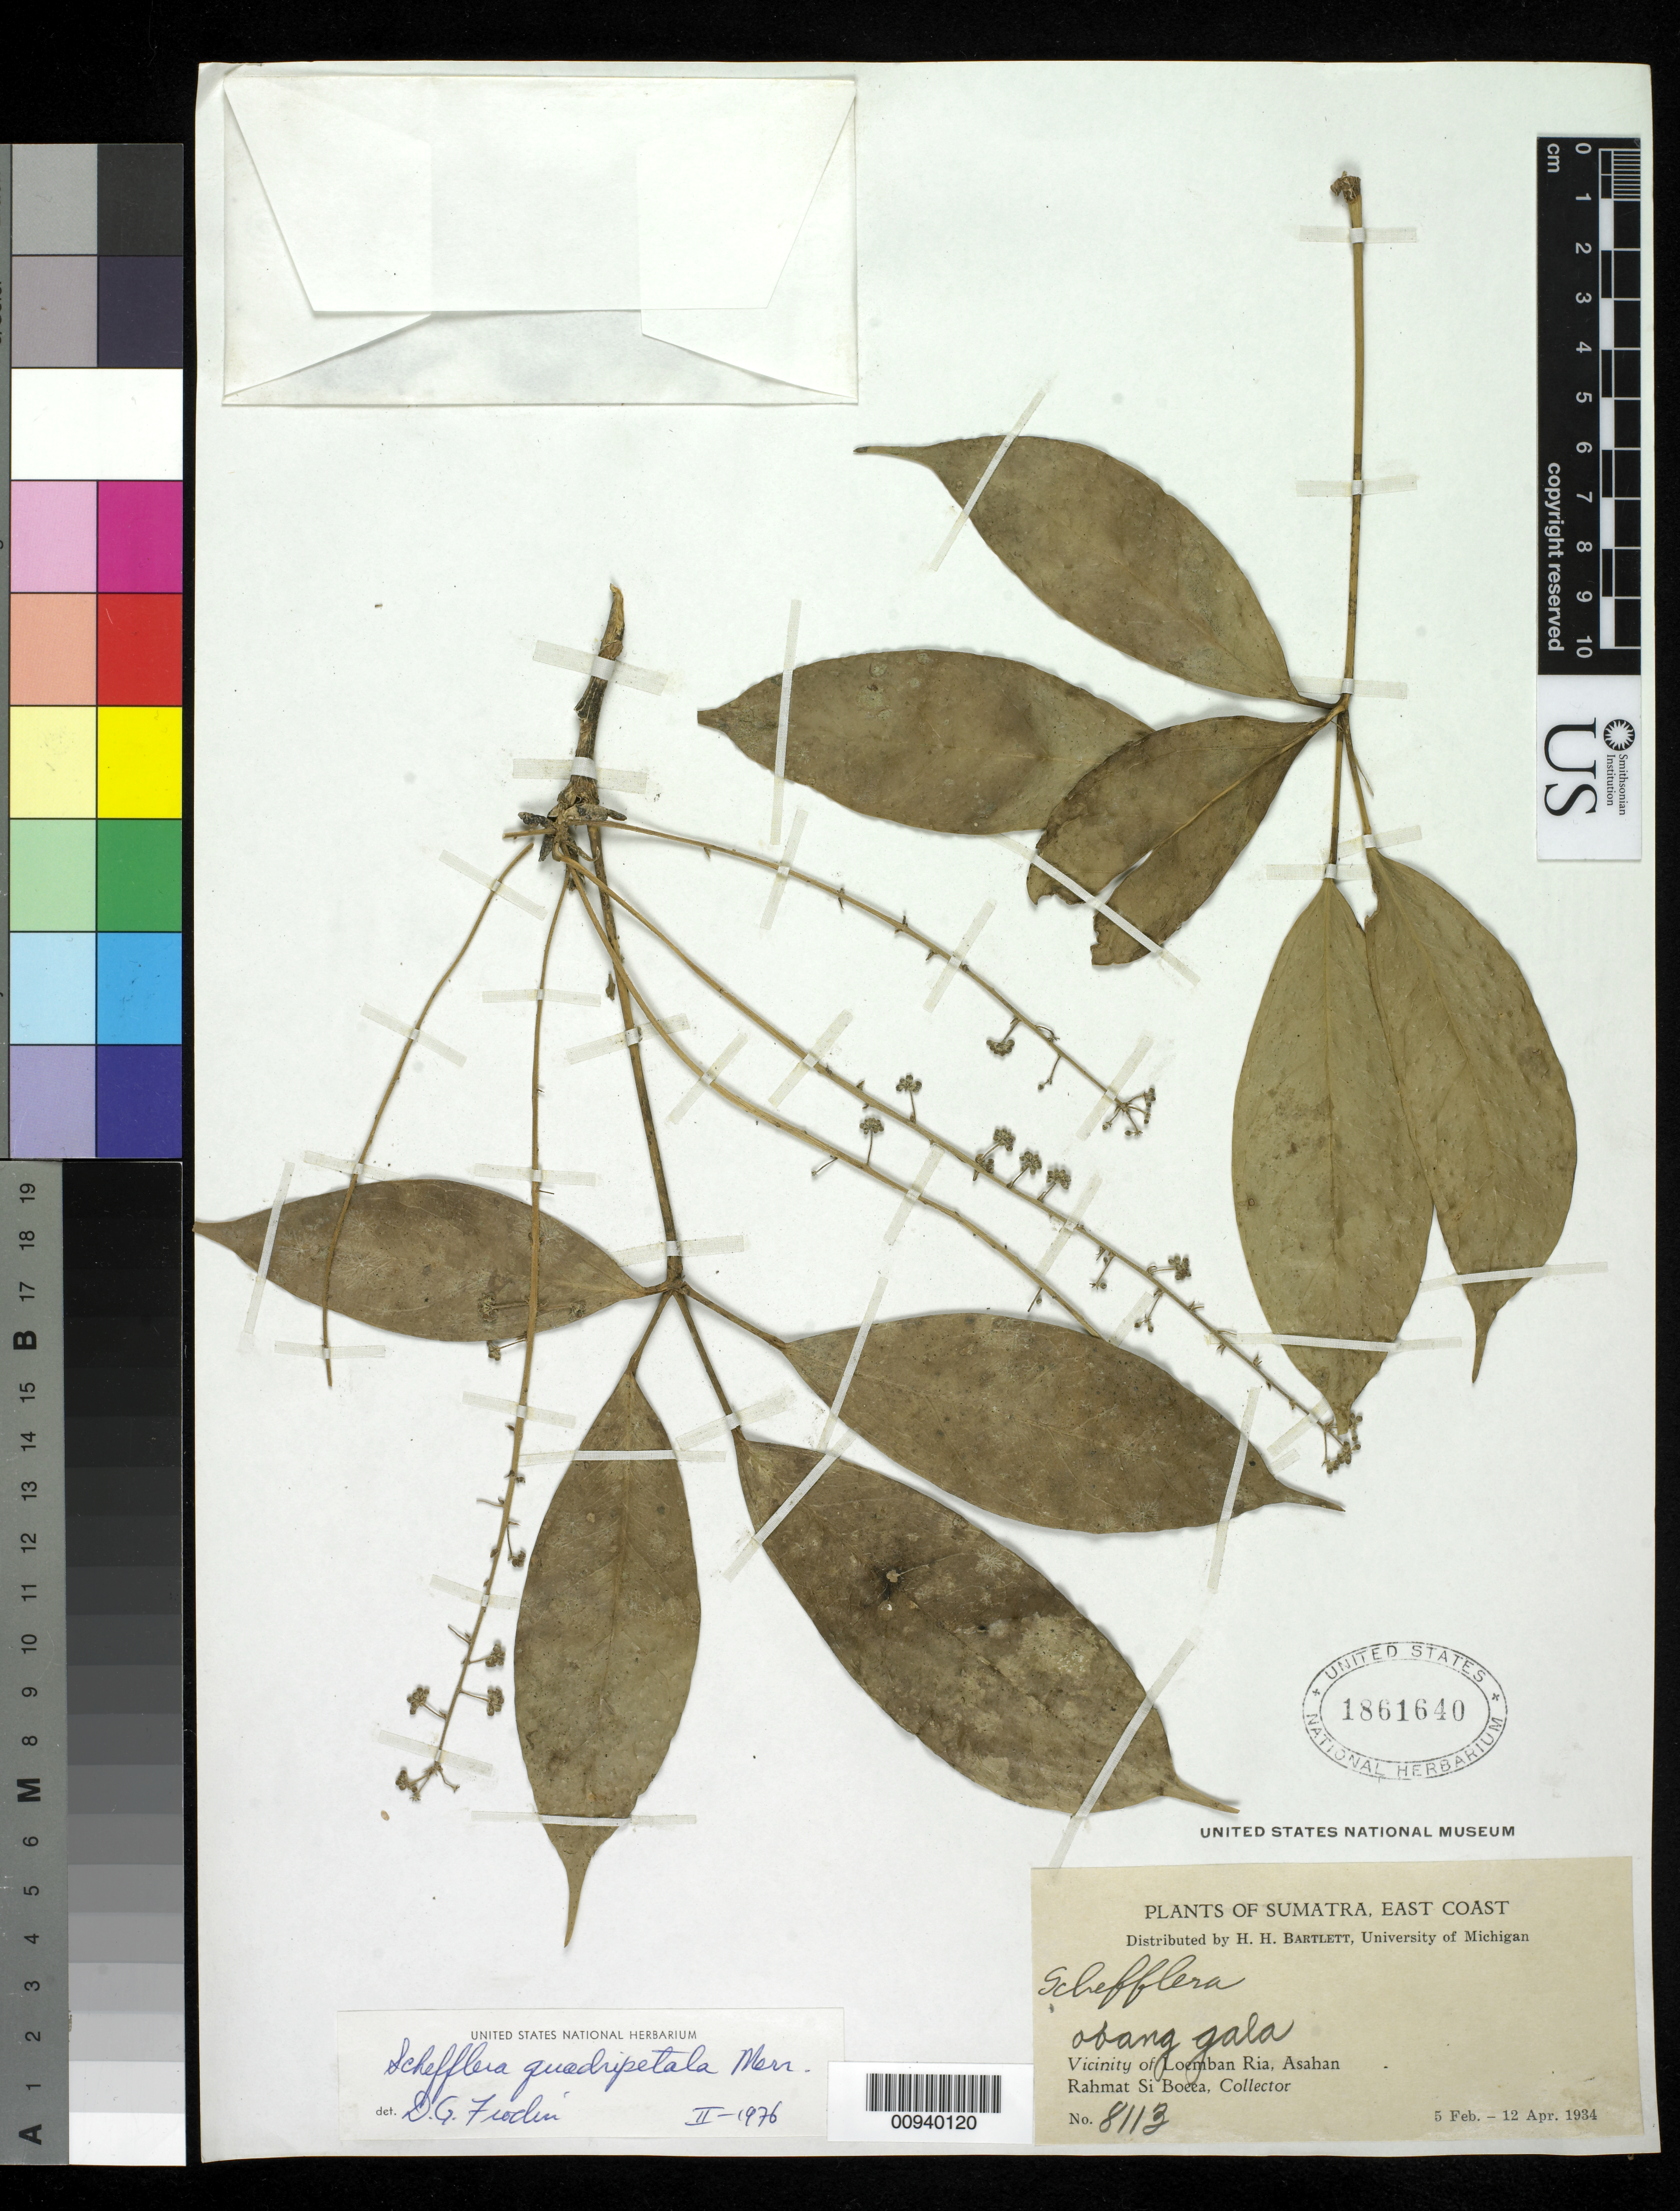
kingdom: Plantae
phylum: Tracheophyta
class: Magnoliopsida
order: Apiales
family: Araliaceae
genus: Heptapleurum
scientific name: Heptapleurum quadripetalum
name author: (Merr.) G. M. Plunkett & Lowry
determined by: Wagner, W. L., (BOT), Smithsonian Institution - National Museum of Natural History (UNITED STATES)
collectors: Rahmat Si Boeea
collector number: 8113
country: Indonesia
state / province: Sumatra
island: Sumatra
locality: Vicinity of Loemban Ria, Asahan.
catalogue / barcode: US 1861640